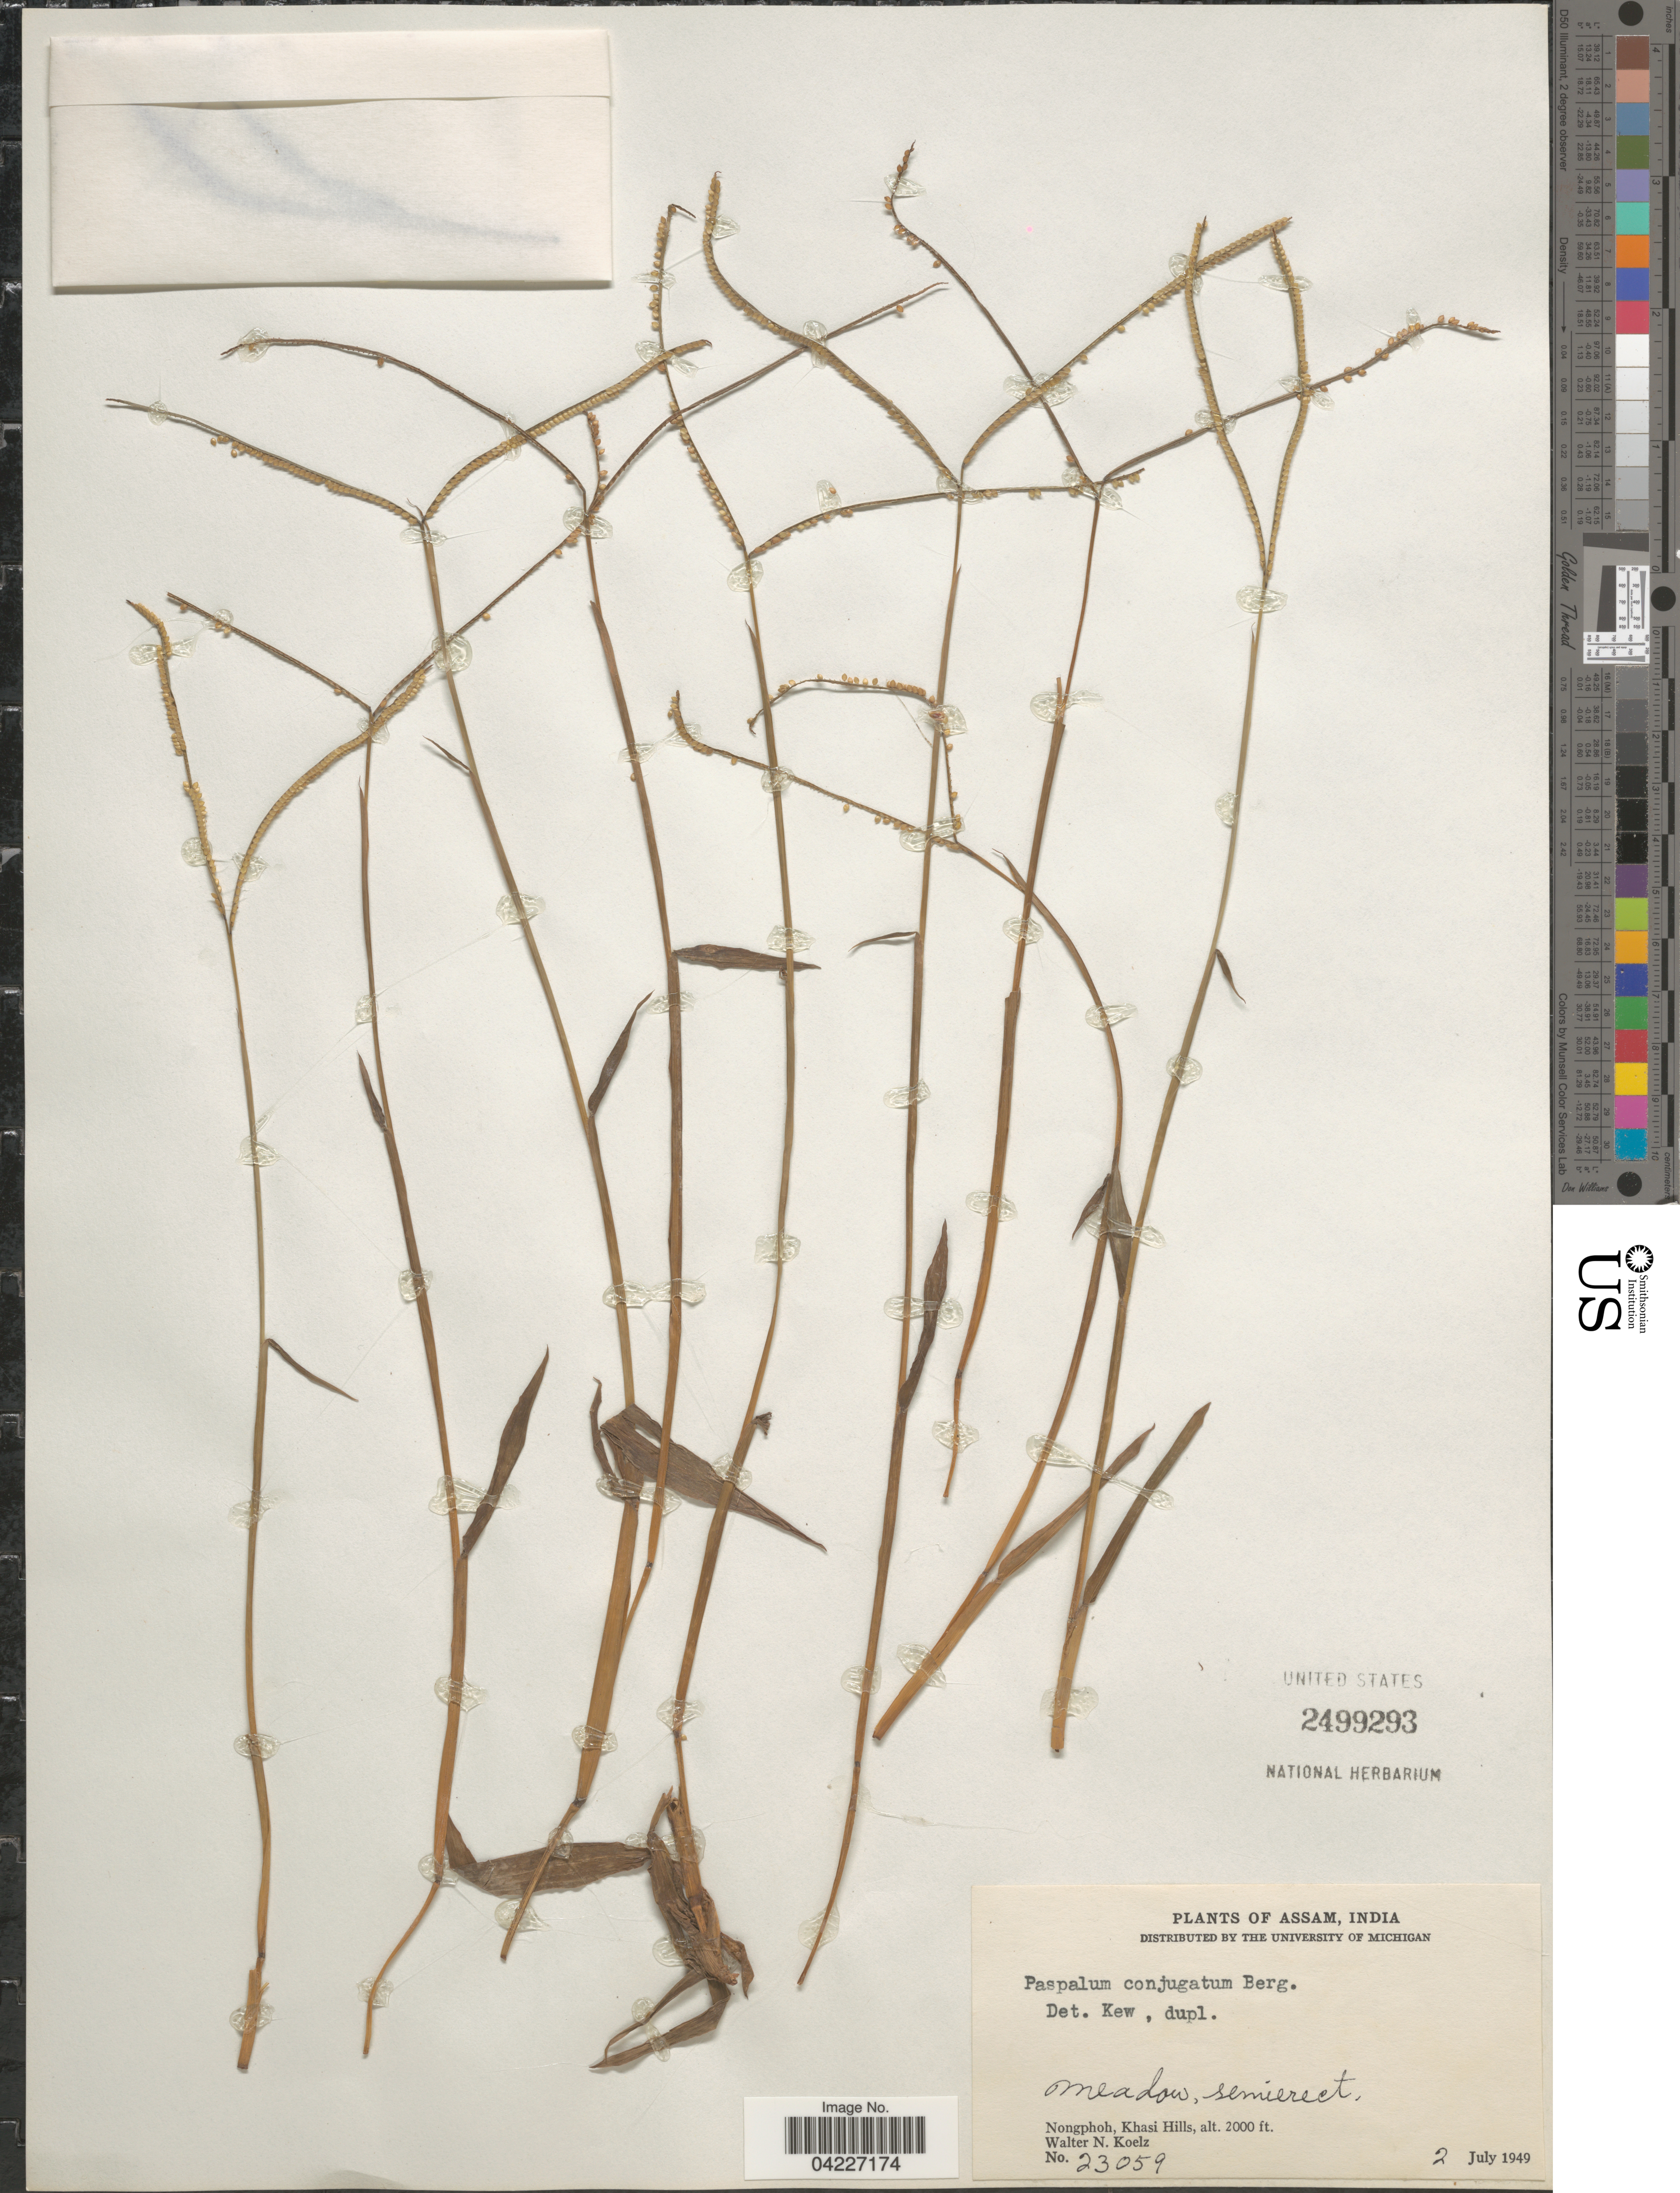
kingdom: Plantae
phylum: Tracheophyta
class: Liliopsida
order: Poales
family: Poaceae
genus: Paspalum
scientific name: Paspalum conjugatum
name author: P.J. Bergius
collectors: W. N. Koelz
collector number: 23059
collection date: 1949-07-02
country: India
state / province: Meghalaya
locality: Nongphoh, Khasi Hills.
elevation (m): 610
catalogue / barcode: US 2499293